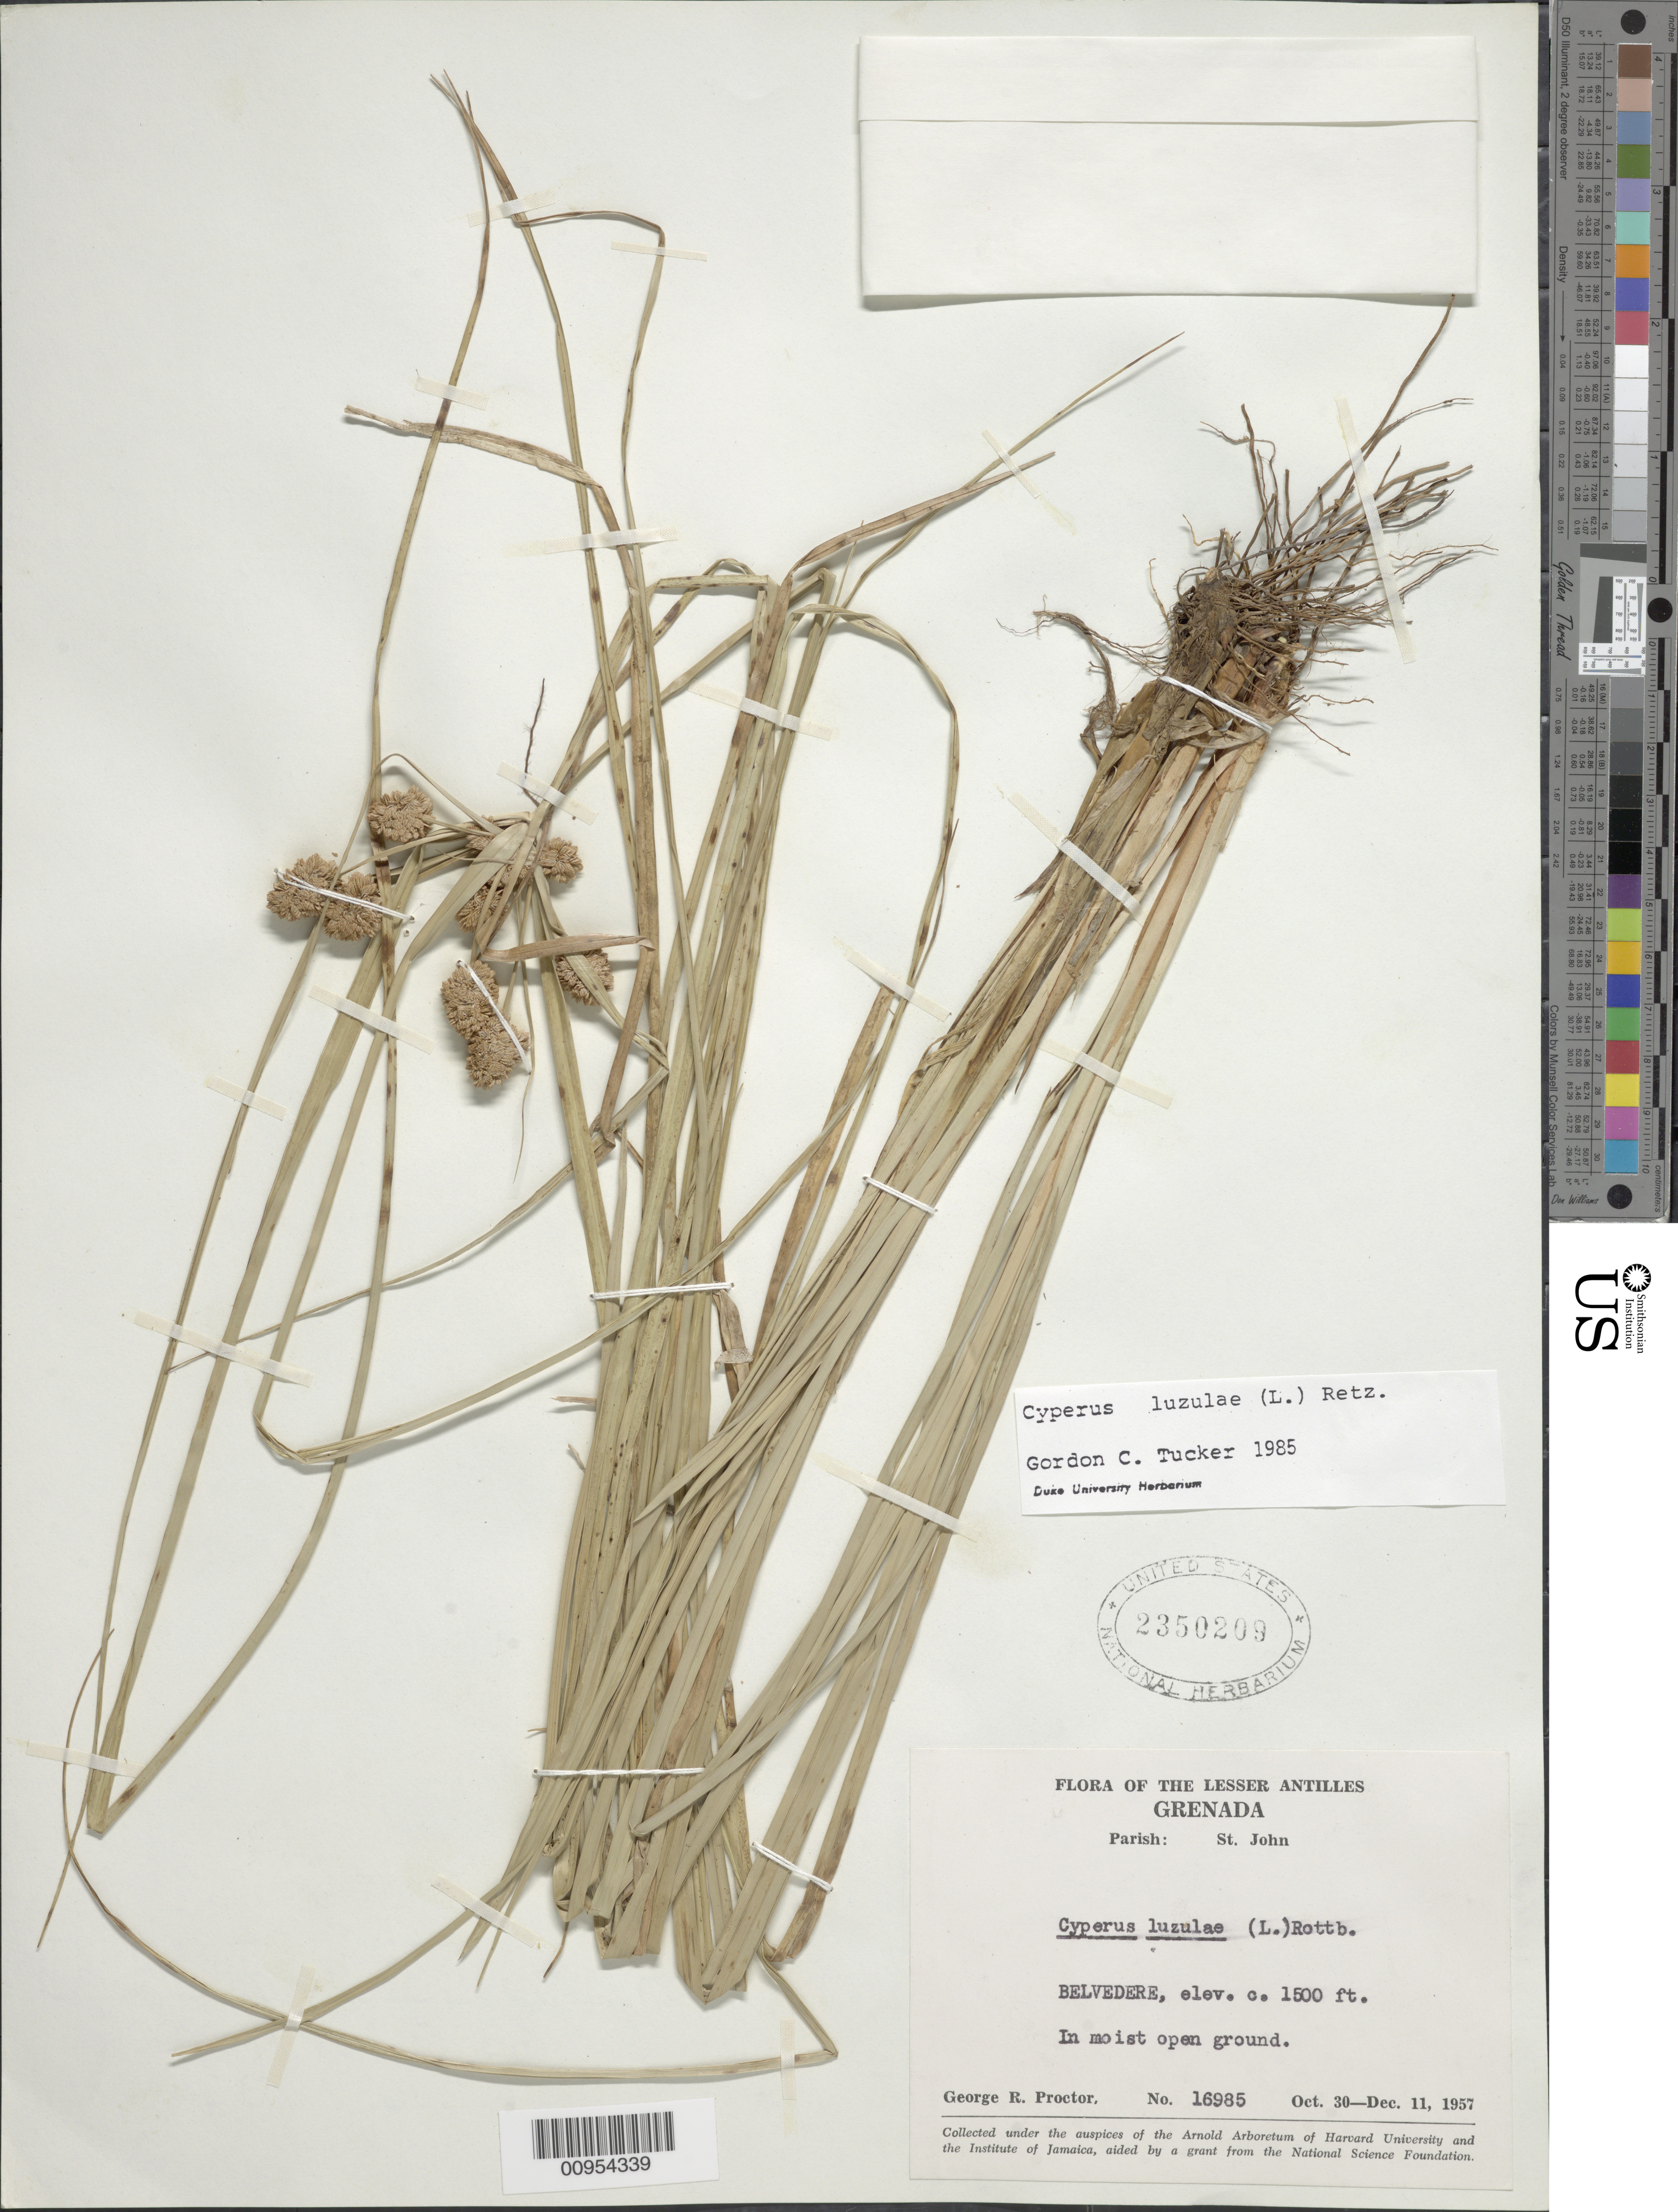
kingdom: Plantae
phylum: Tracheophyta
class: Liliopsida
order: Poales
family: Cyperaceae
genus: Cyperus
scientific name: Cyperus luzulae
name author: (L.) Rottb. ex Retz.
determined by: Tucker, G. C.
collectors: G. R. Proctor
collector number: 16985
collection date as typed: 30 Oct 1957 to 11 Dec 1957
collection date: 1957-10-30/1957-12-11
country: Grenada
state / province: Saint John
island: Grenada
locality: Belvedere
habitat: In moist open ground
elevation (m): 457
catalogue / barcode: US 2350209